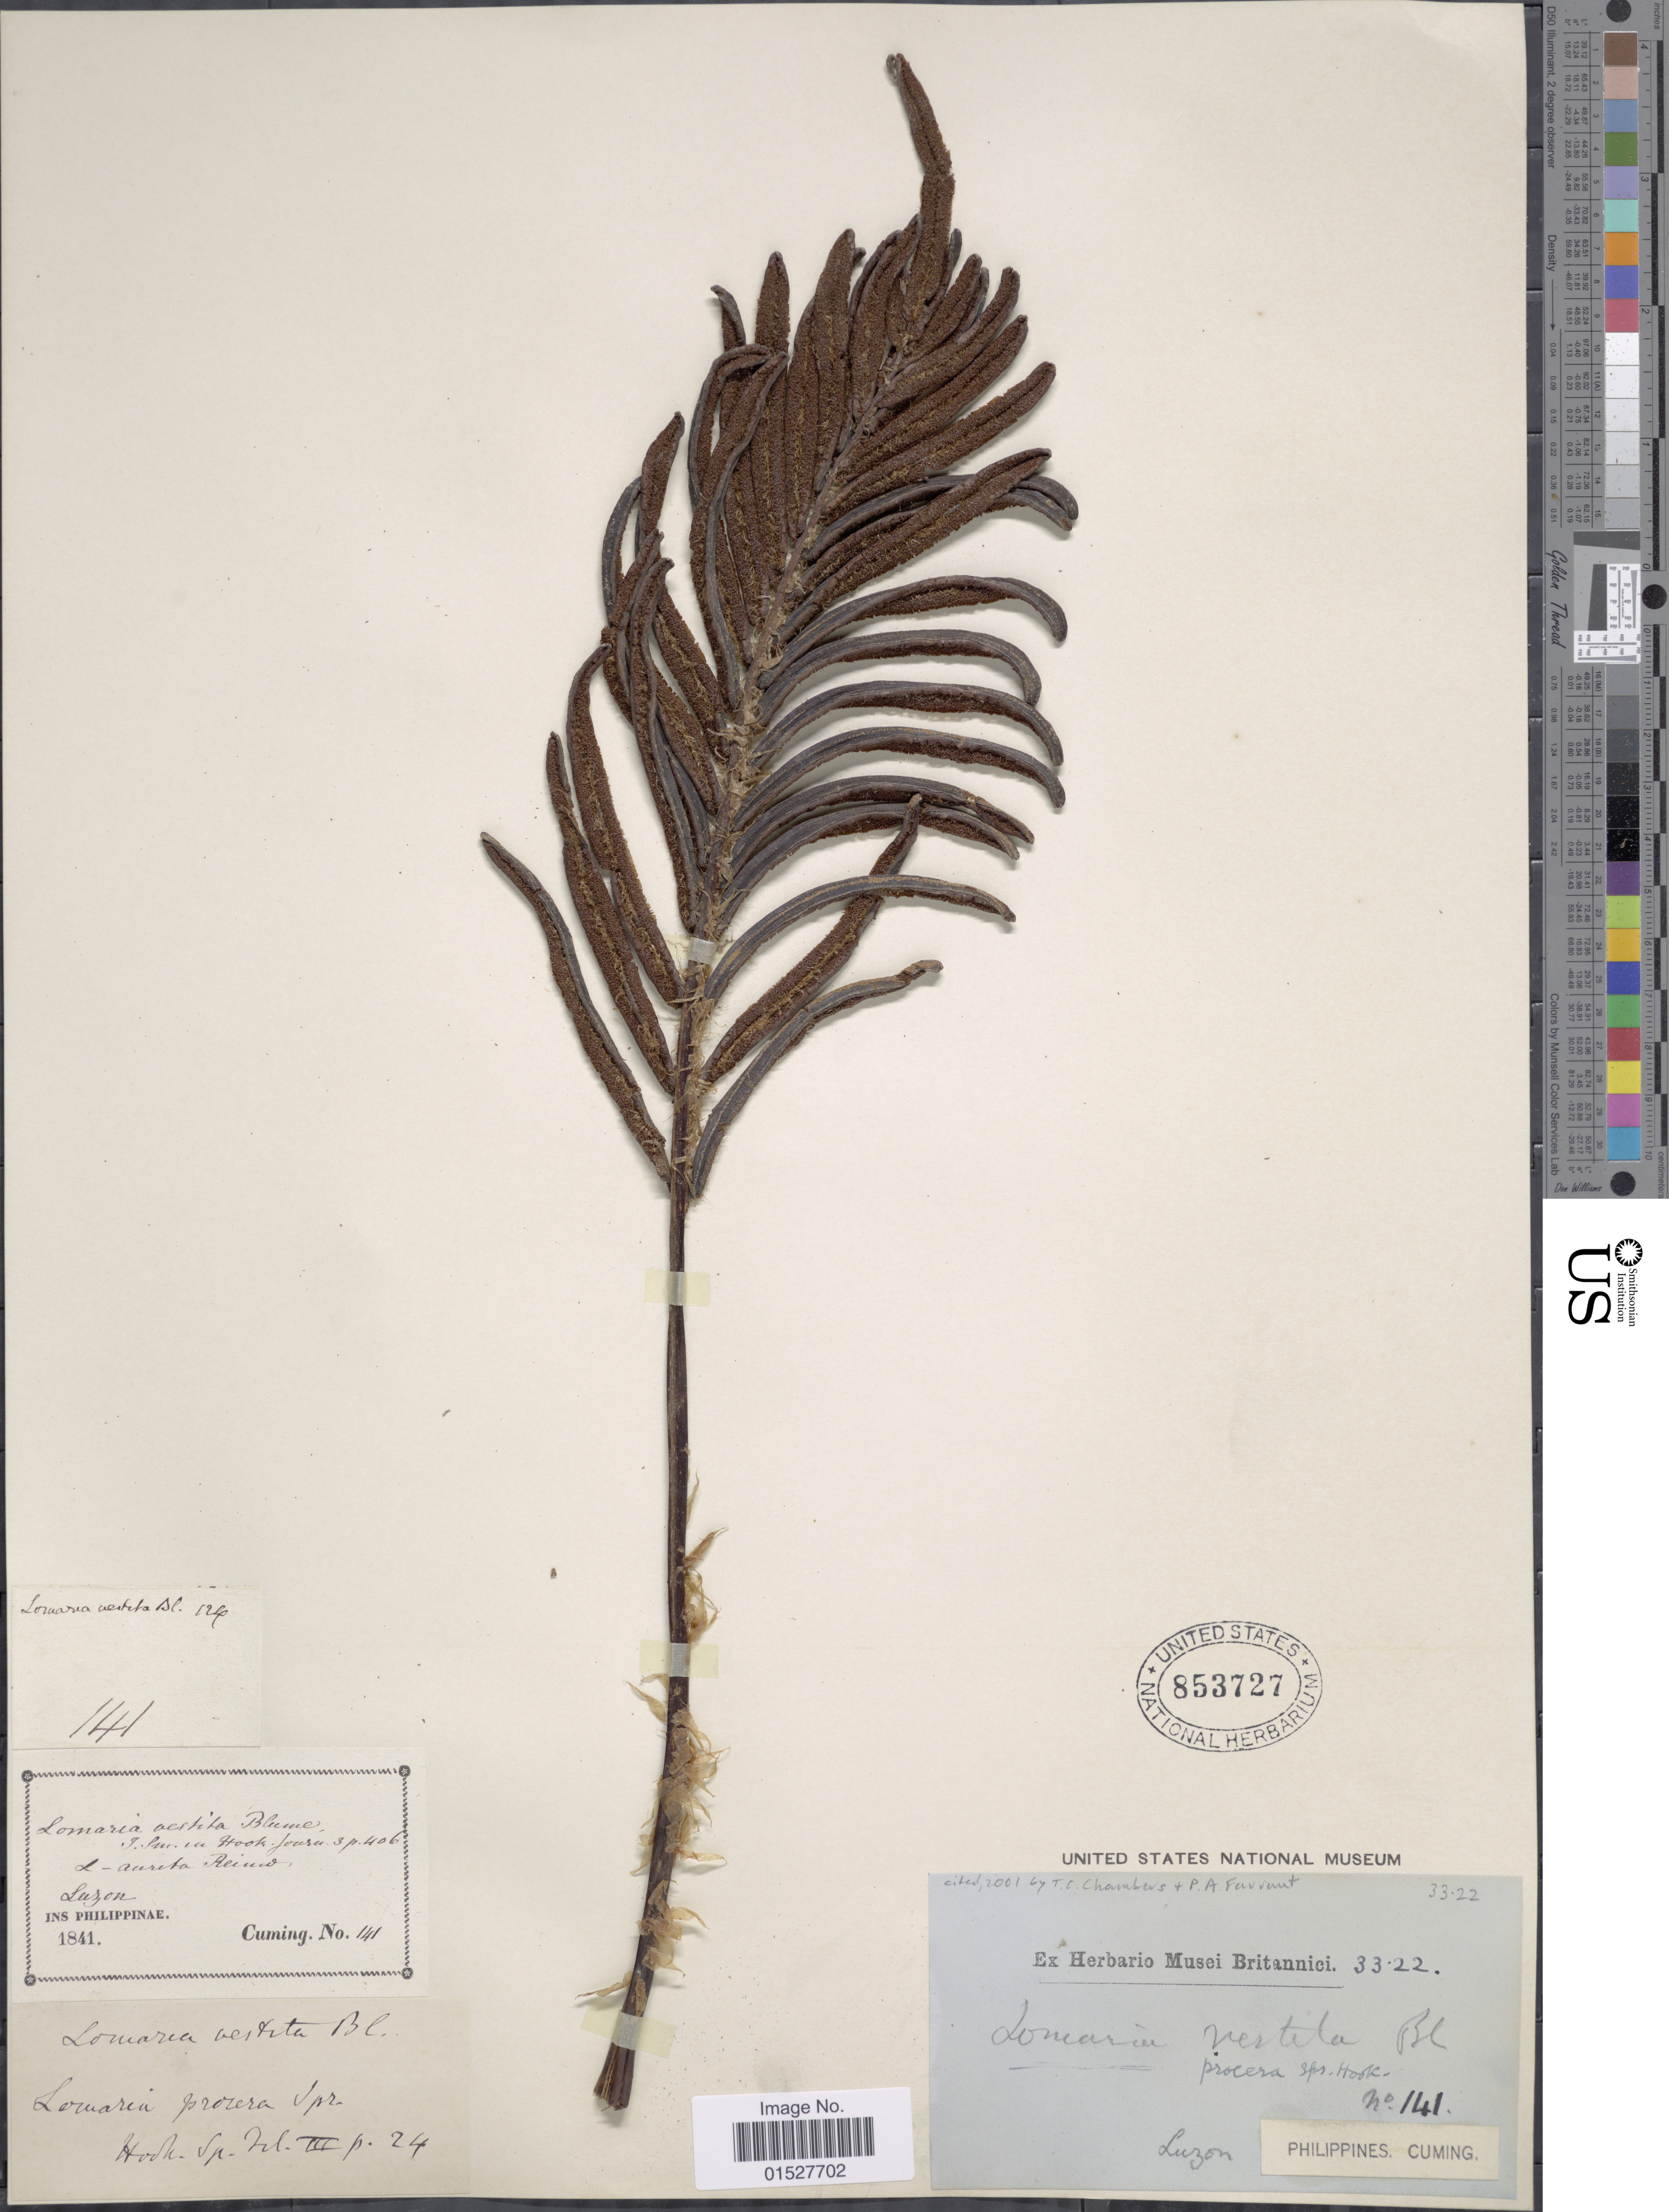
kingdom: Plantae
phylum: Tracheophyta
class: Polypodiopsida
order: Polypodiales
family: Blechnaceae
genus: Blechnum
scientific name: Blechnum vestitum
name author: (Blume) Kuhn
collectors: -. Cuming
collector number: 141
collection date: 1841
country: Philippines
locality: Luzon. Ins Ohilippinae.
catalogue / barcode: US 853727